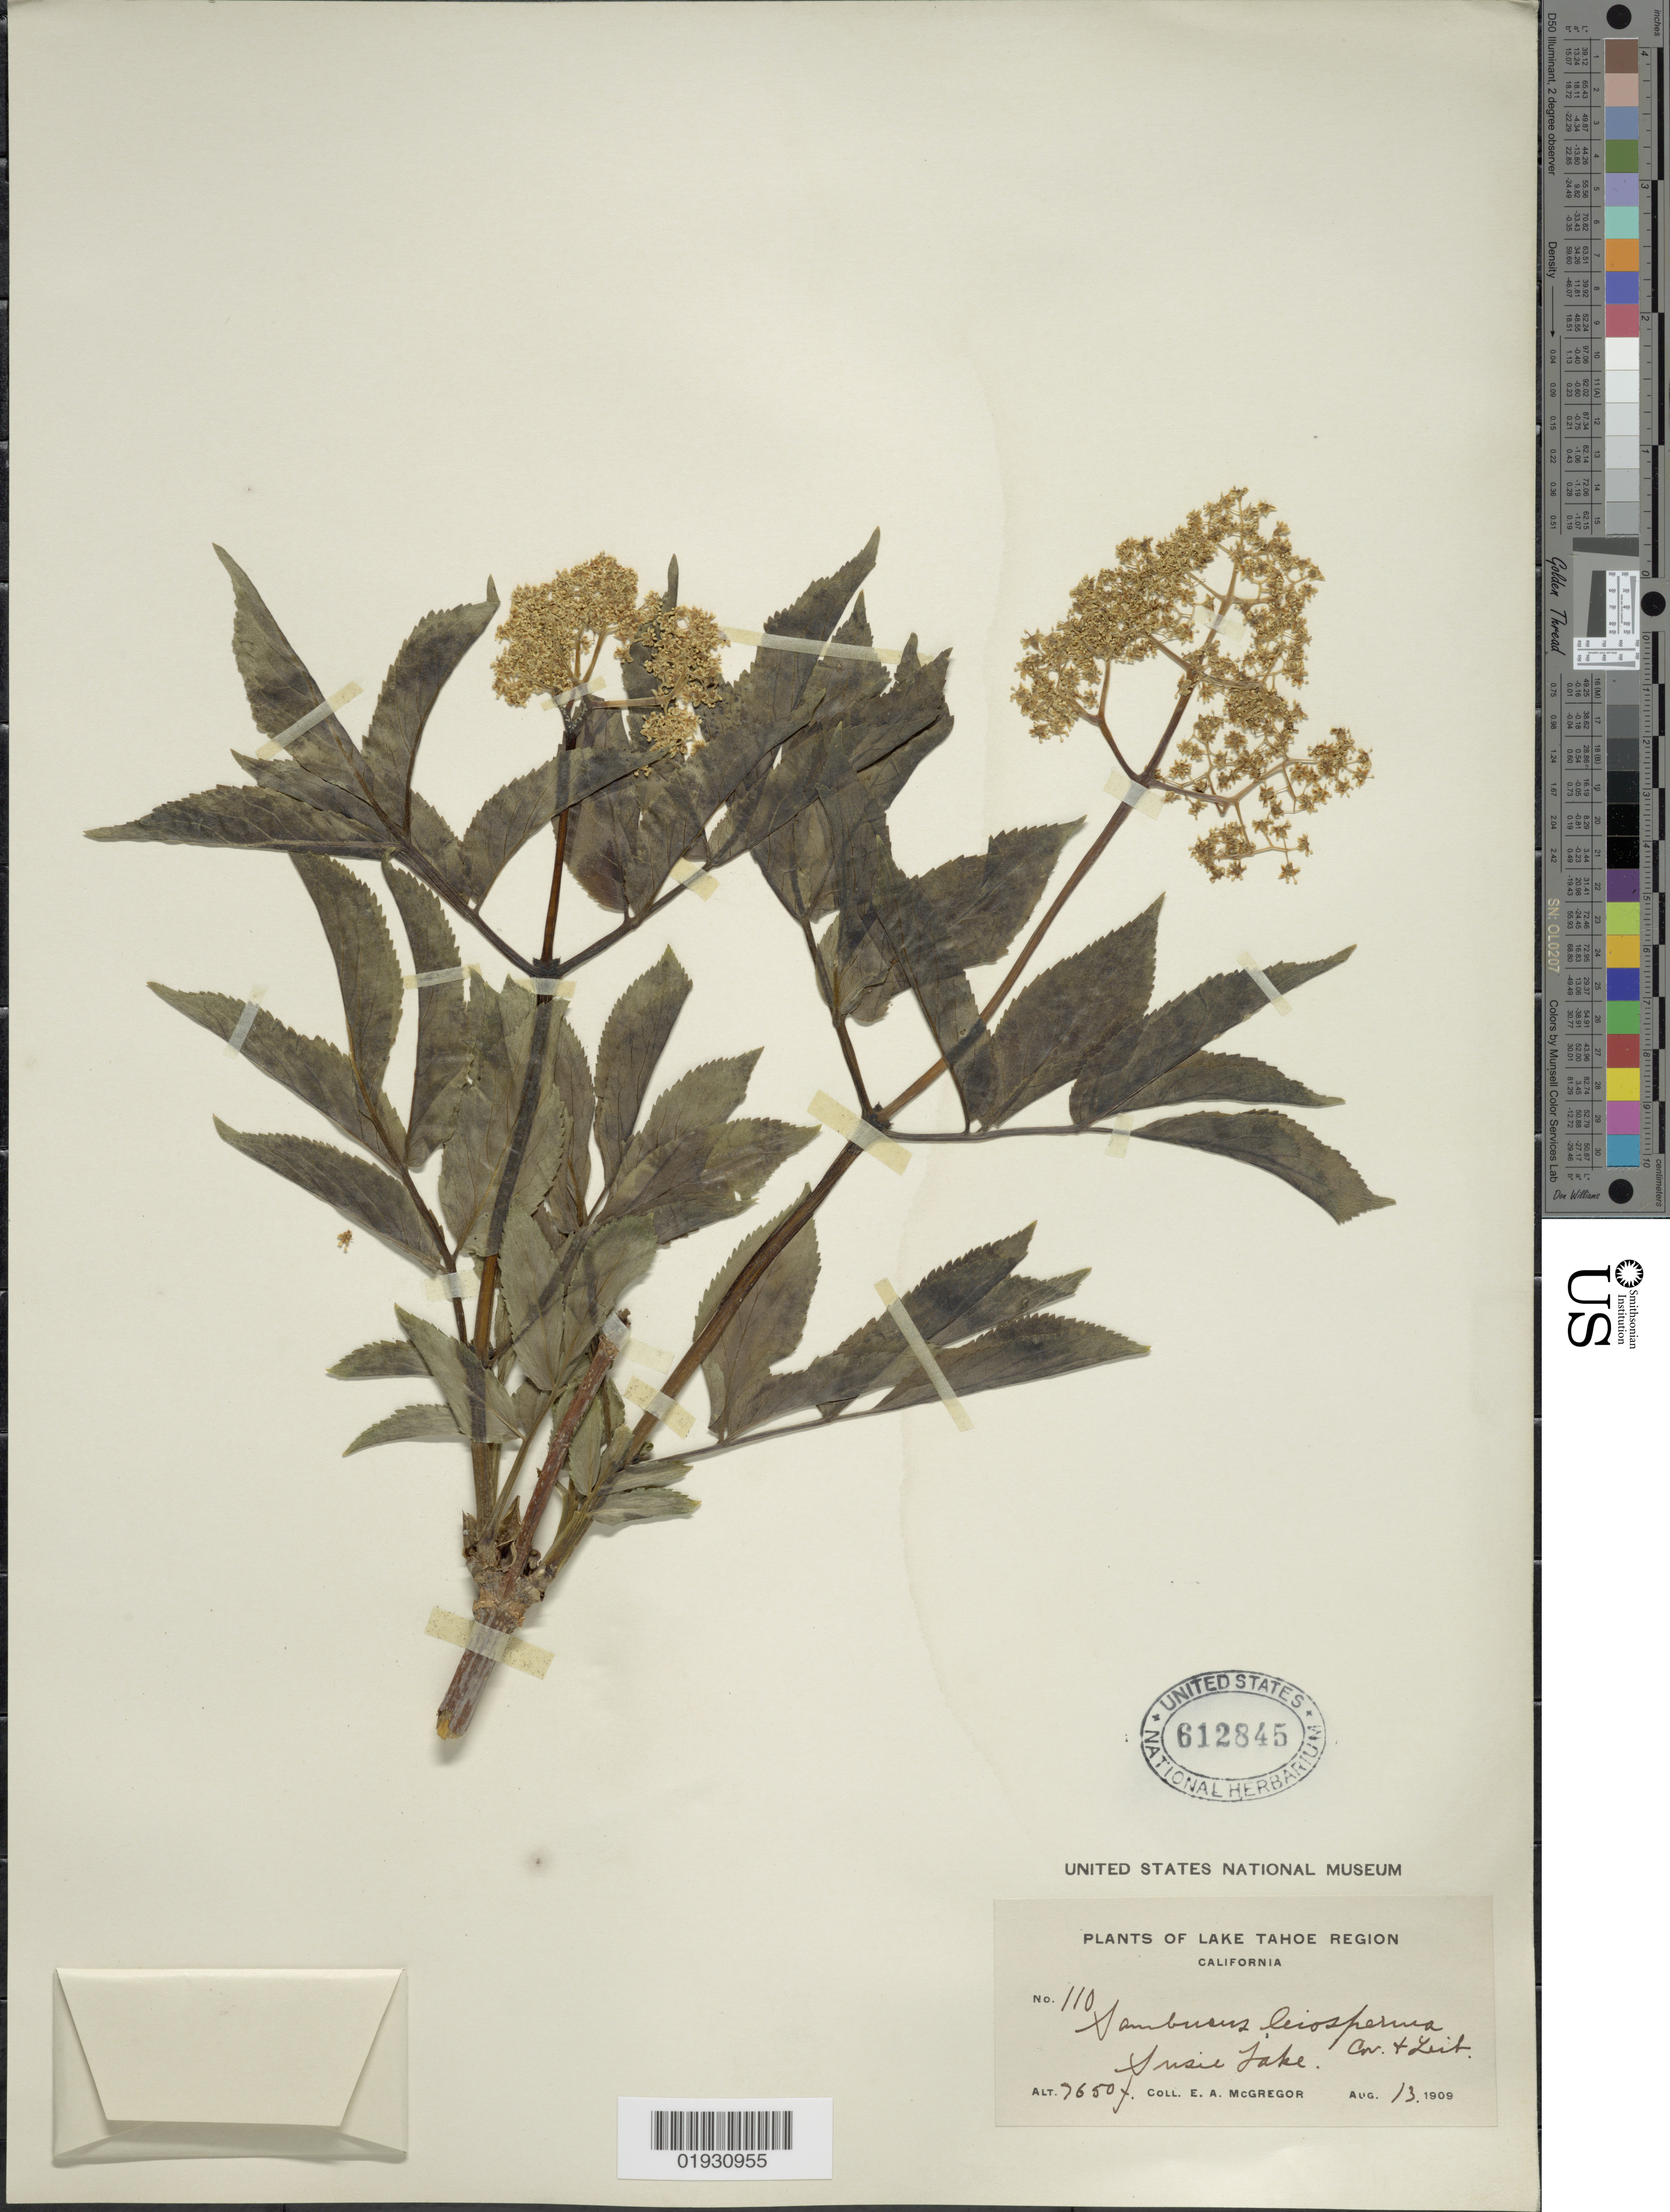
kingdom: Plantae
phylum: Tracheophyta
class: Magnoliopsida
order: Dipsacales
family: Viburnaceae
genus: Sambucus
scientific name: Sambucus melanocarpa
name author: A. Gray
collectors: E. A. McGregor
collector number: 110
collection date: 1909-08-13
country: United States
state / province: California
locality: Lake Tahoe Region. Susie Lake.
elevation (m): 2332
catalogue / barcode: US 612845